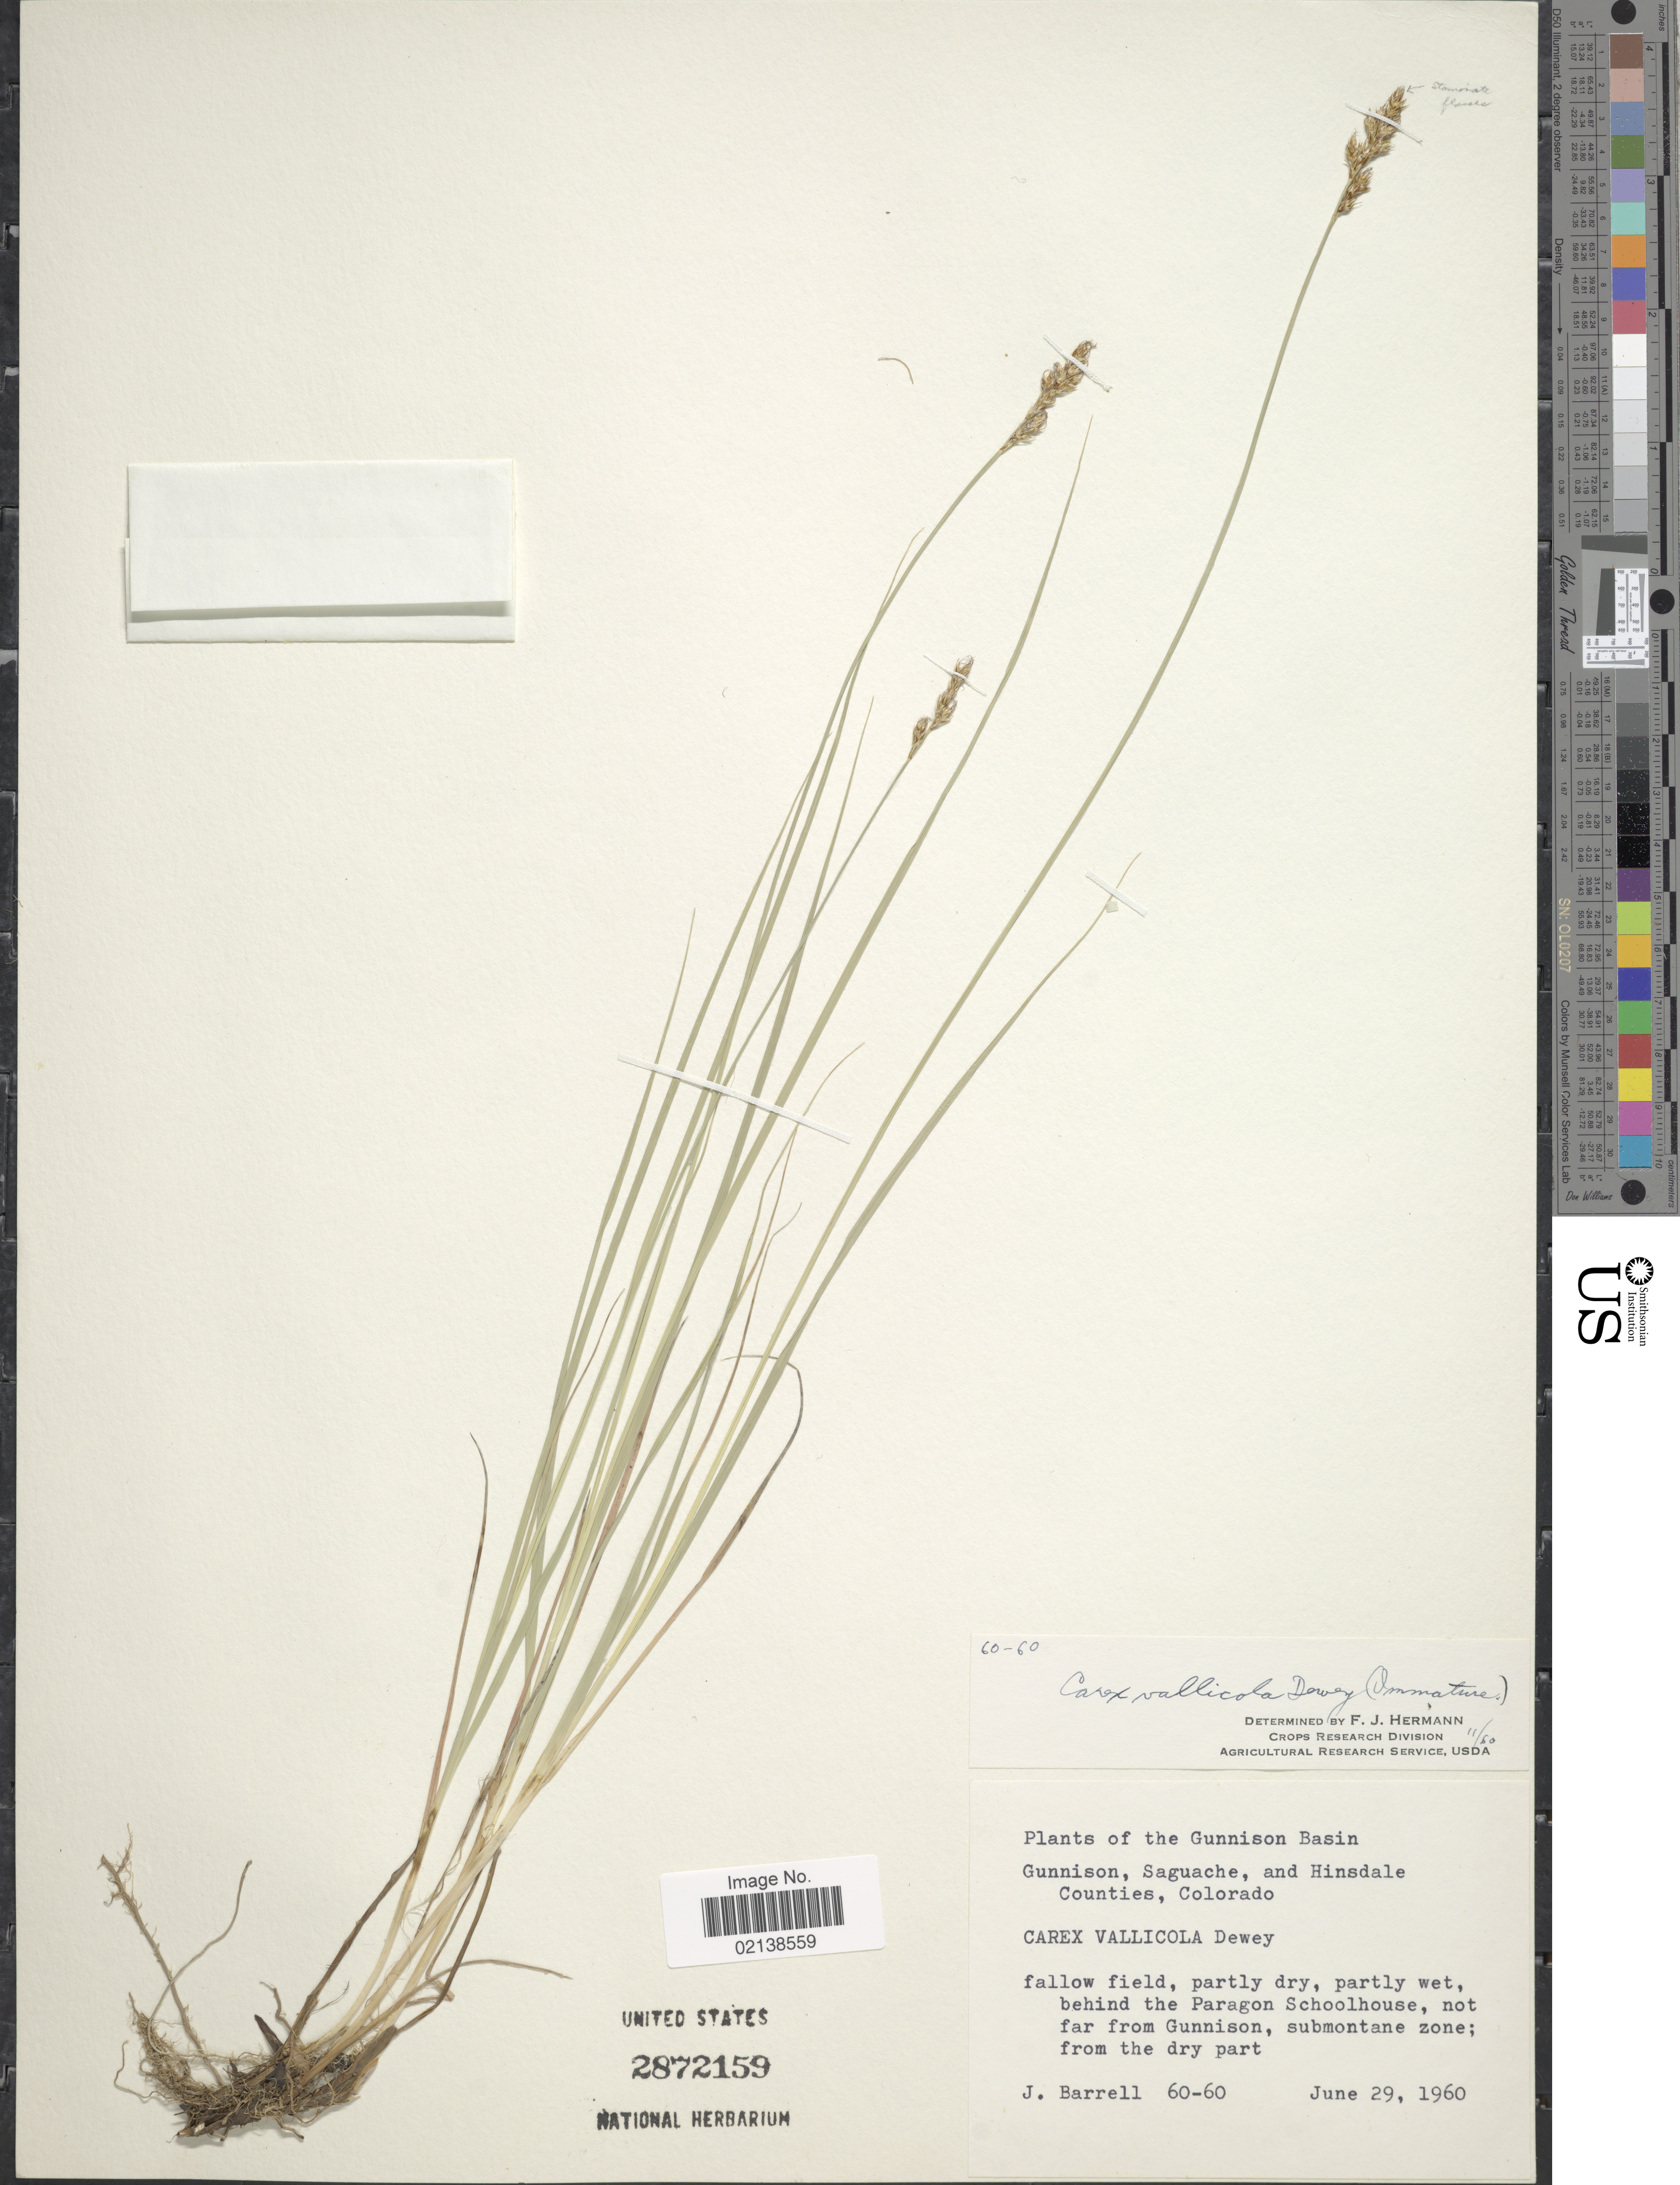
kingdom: Plantae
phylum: Tracheophyta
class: Liliopsida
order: Poales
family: Cyperaceae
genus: Carex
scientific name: Carex vallicola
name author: Dewey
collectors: J. Barrell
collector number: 60-60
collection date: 1960-06-29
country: United States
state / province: Colorado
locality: The Gunnison Basin, Gunnison, Saguache, and Hinsdale Counties, Colorado, behind the Paragon Schoolhouse, not far from Gunnison, submontane zone from the dry part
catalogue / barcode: US 2872159